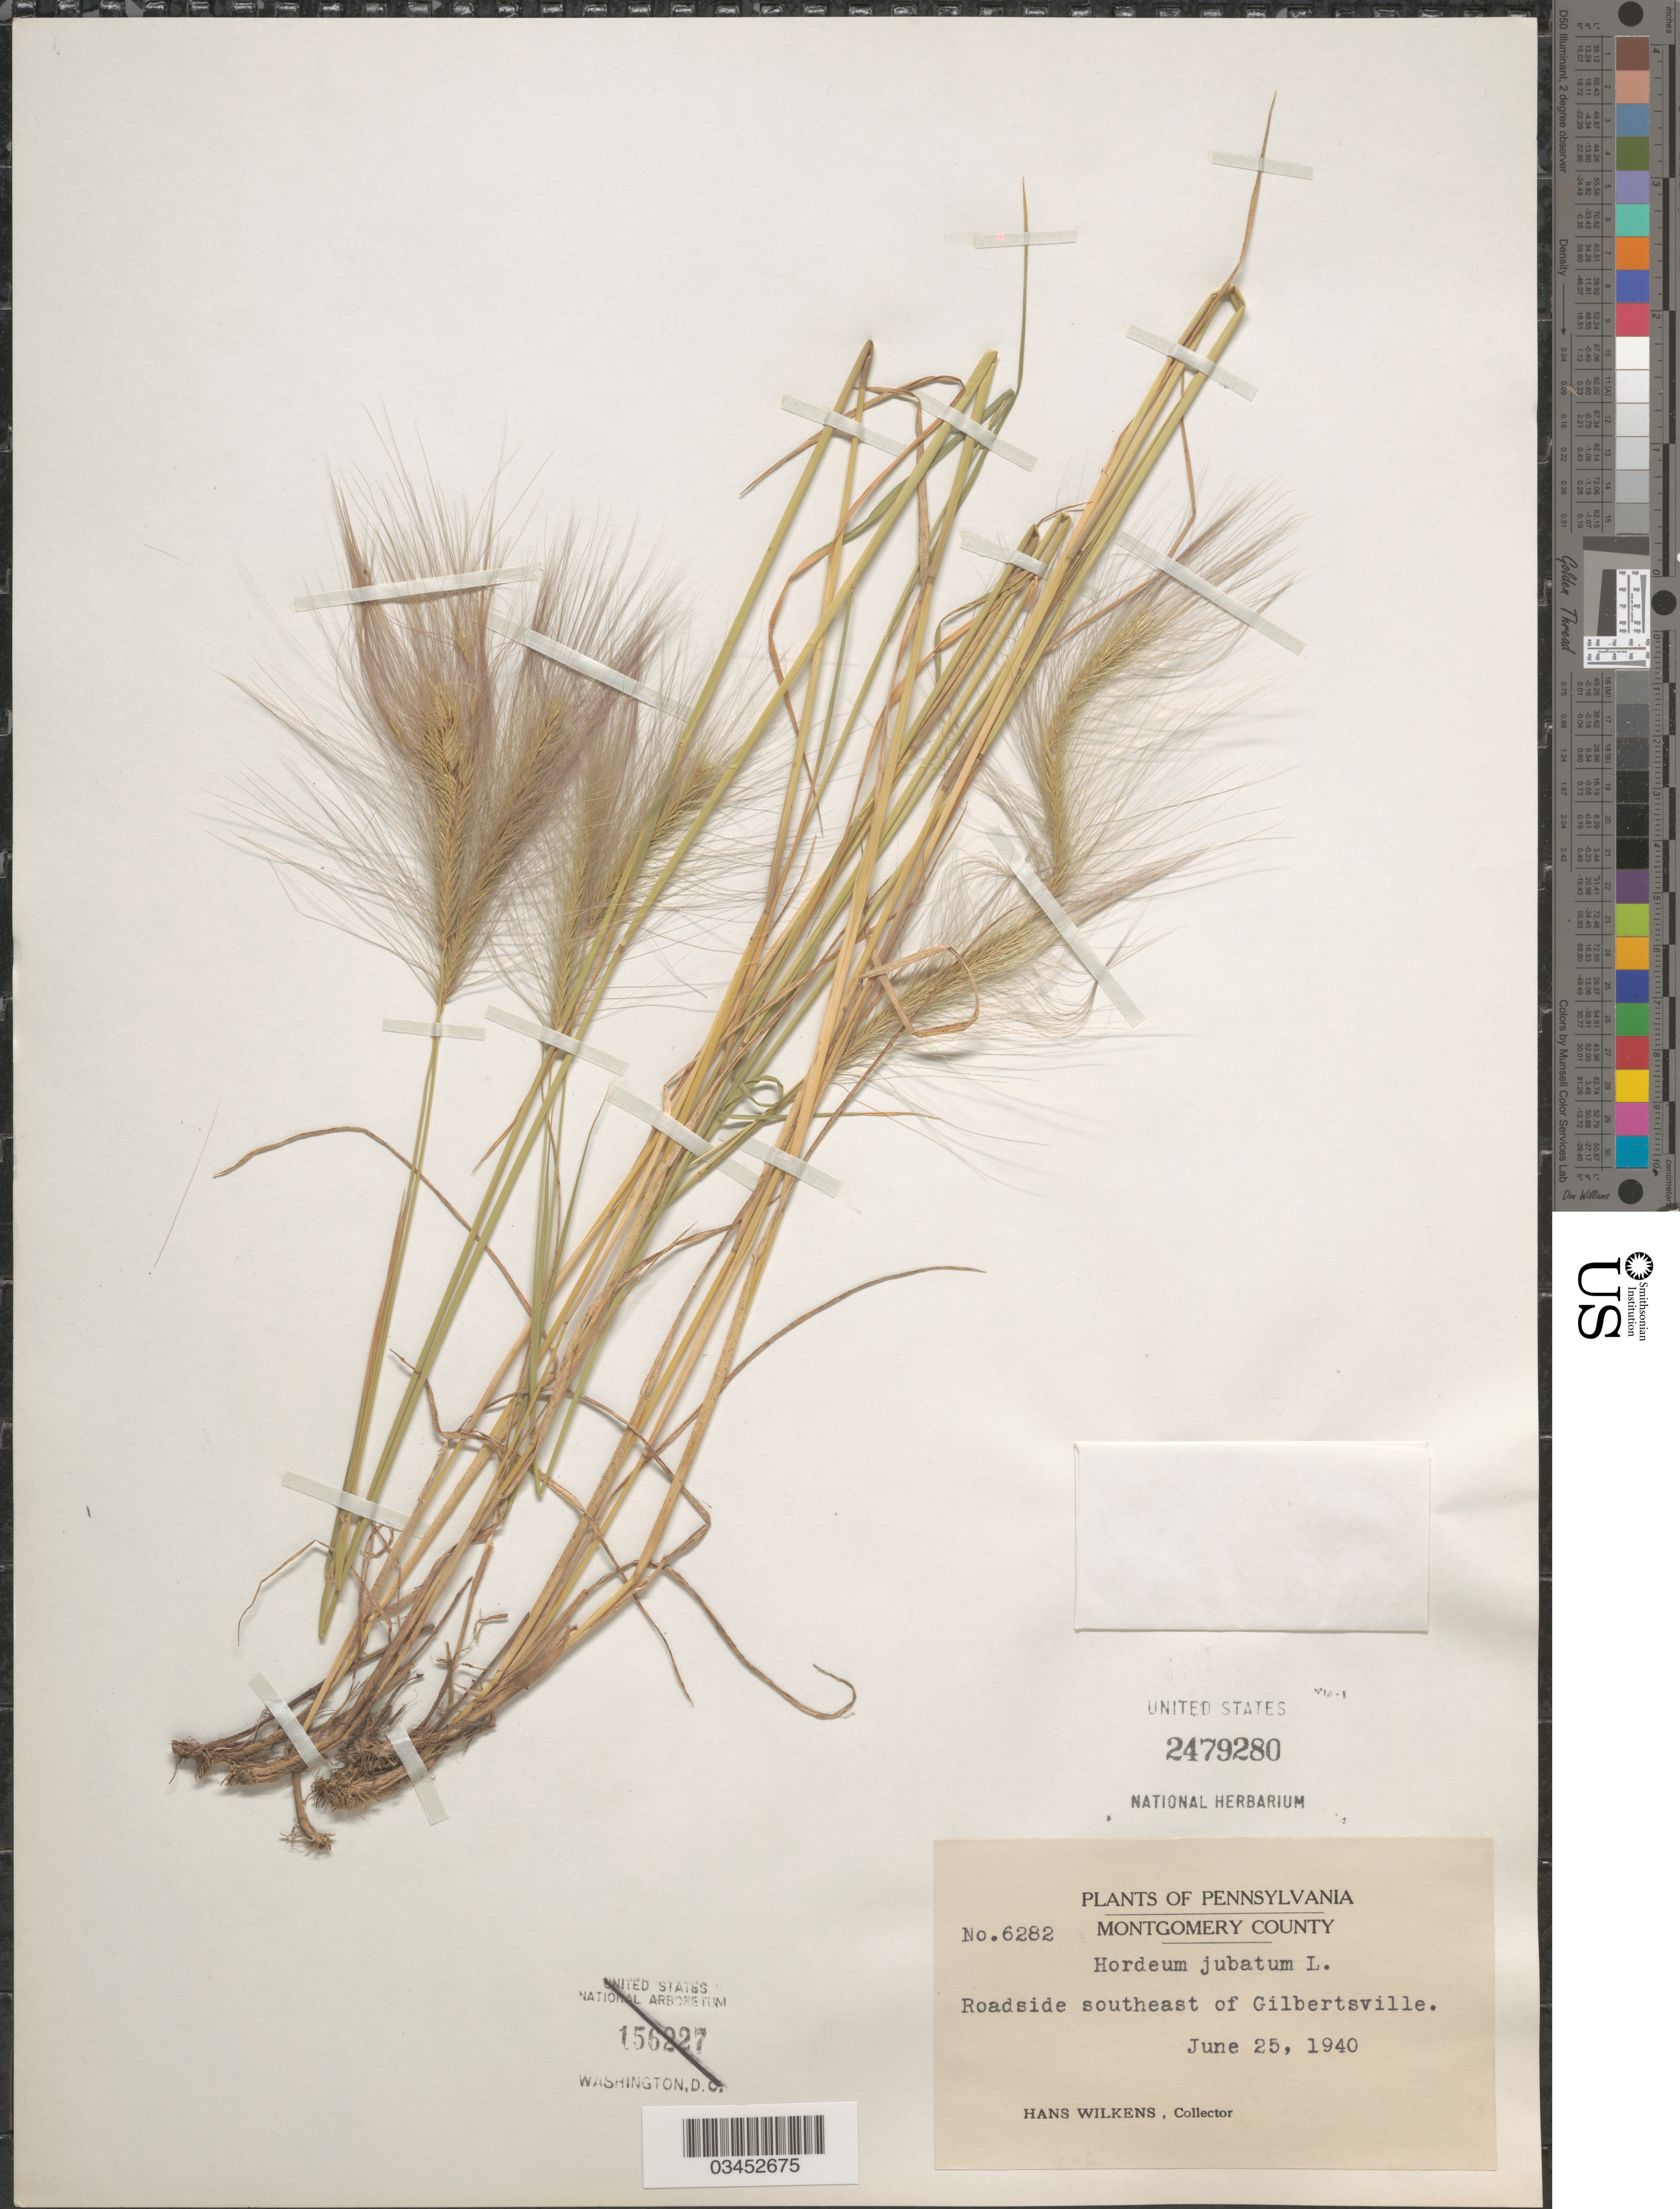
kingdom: Plantae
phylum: Tracheophyta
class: Liliopsida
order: Poales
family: Poaceae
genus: Hordeum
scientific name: Hordeum jubatum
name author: L.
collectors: H. Wilkens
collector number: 6282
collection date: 1940-06-25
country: United States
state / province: Pennsylvania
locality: Montgomery County. Roadside southeast of Gilbertsville.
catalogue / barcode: US 2479280